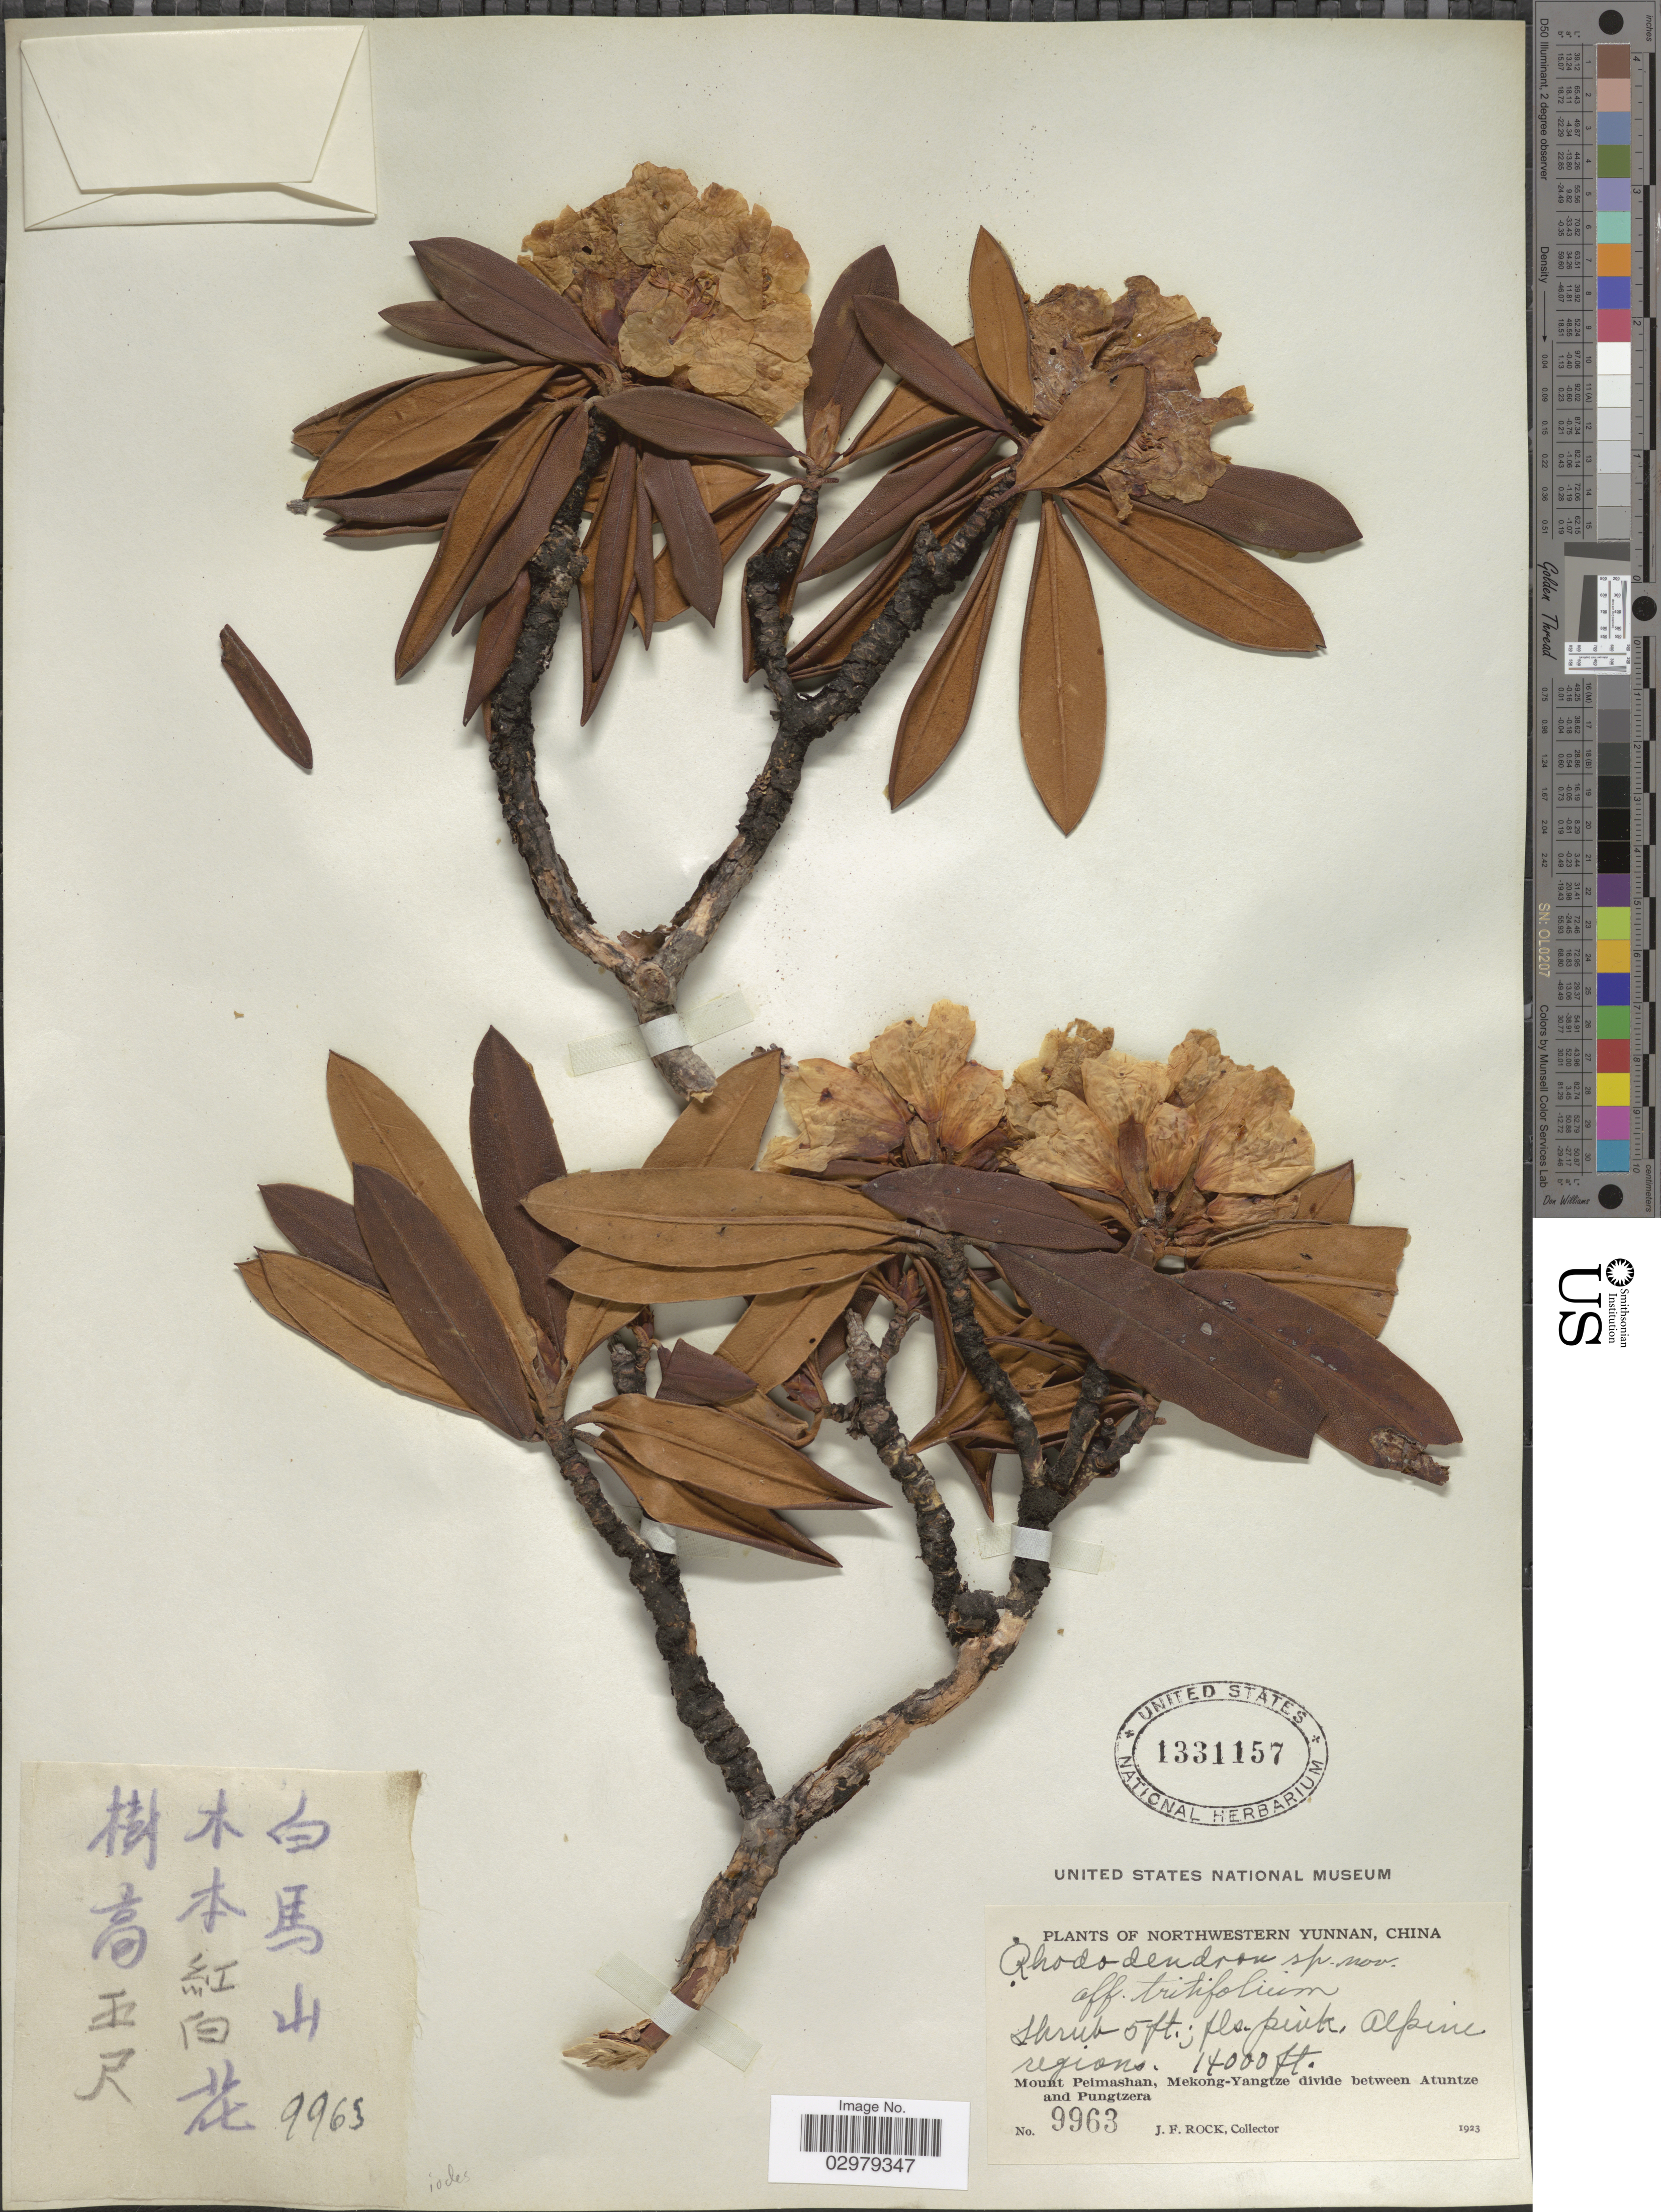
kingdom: Plantae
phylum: Tracheophyta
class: Magnoliopsida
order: Ericales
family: Ericaceae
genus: Rhododendron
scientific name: Rhododendron sp.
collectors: J. Rock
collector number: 9963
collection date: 1923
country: China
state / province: Yunnan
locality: Northwestern Yunnan. Alpine regions. Mount Peimashan, Mekong-Yangtze divide between Atuntze and Pungtzera.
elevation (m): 4267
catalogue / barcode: US 1331157